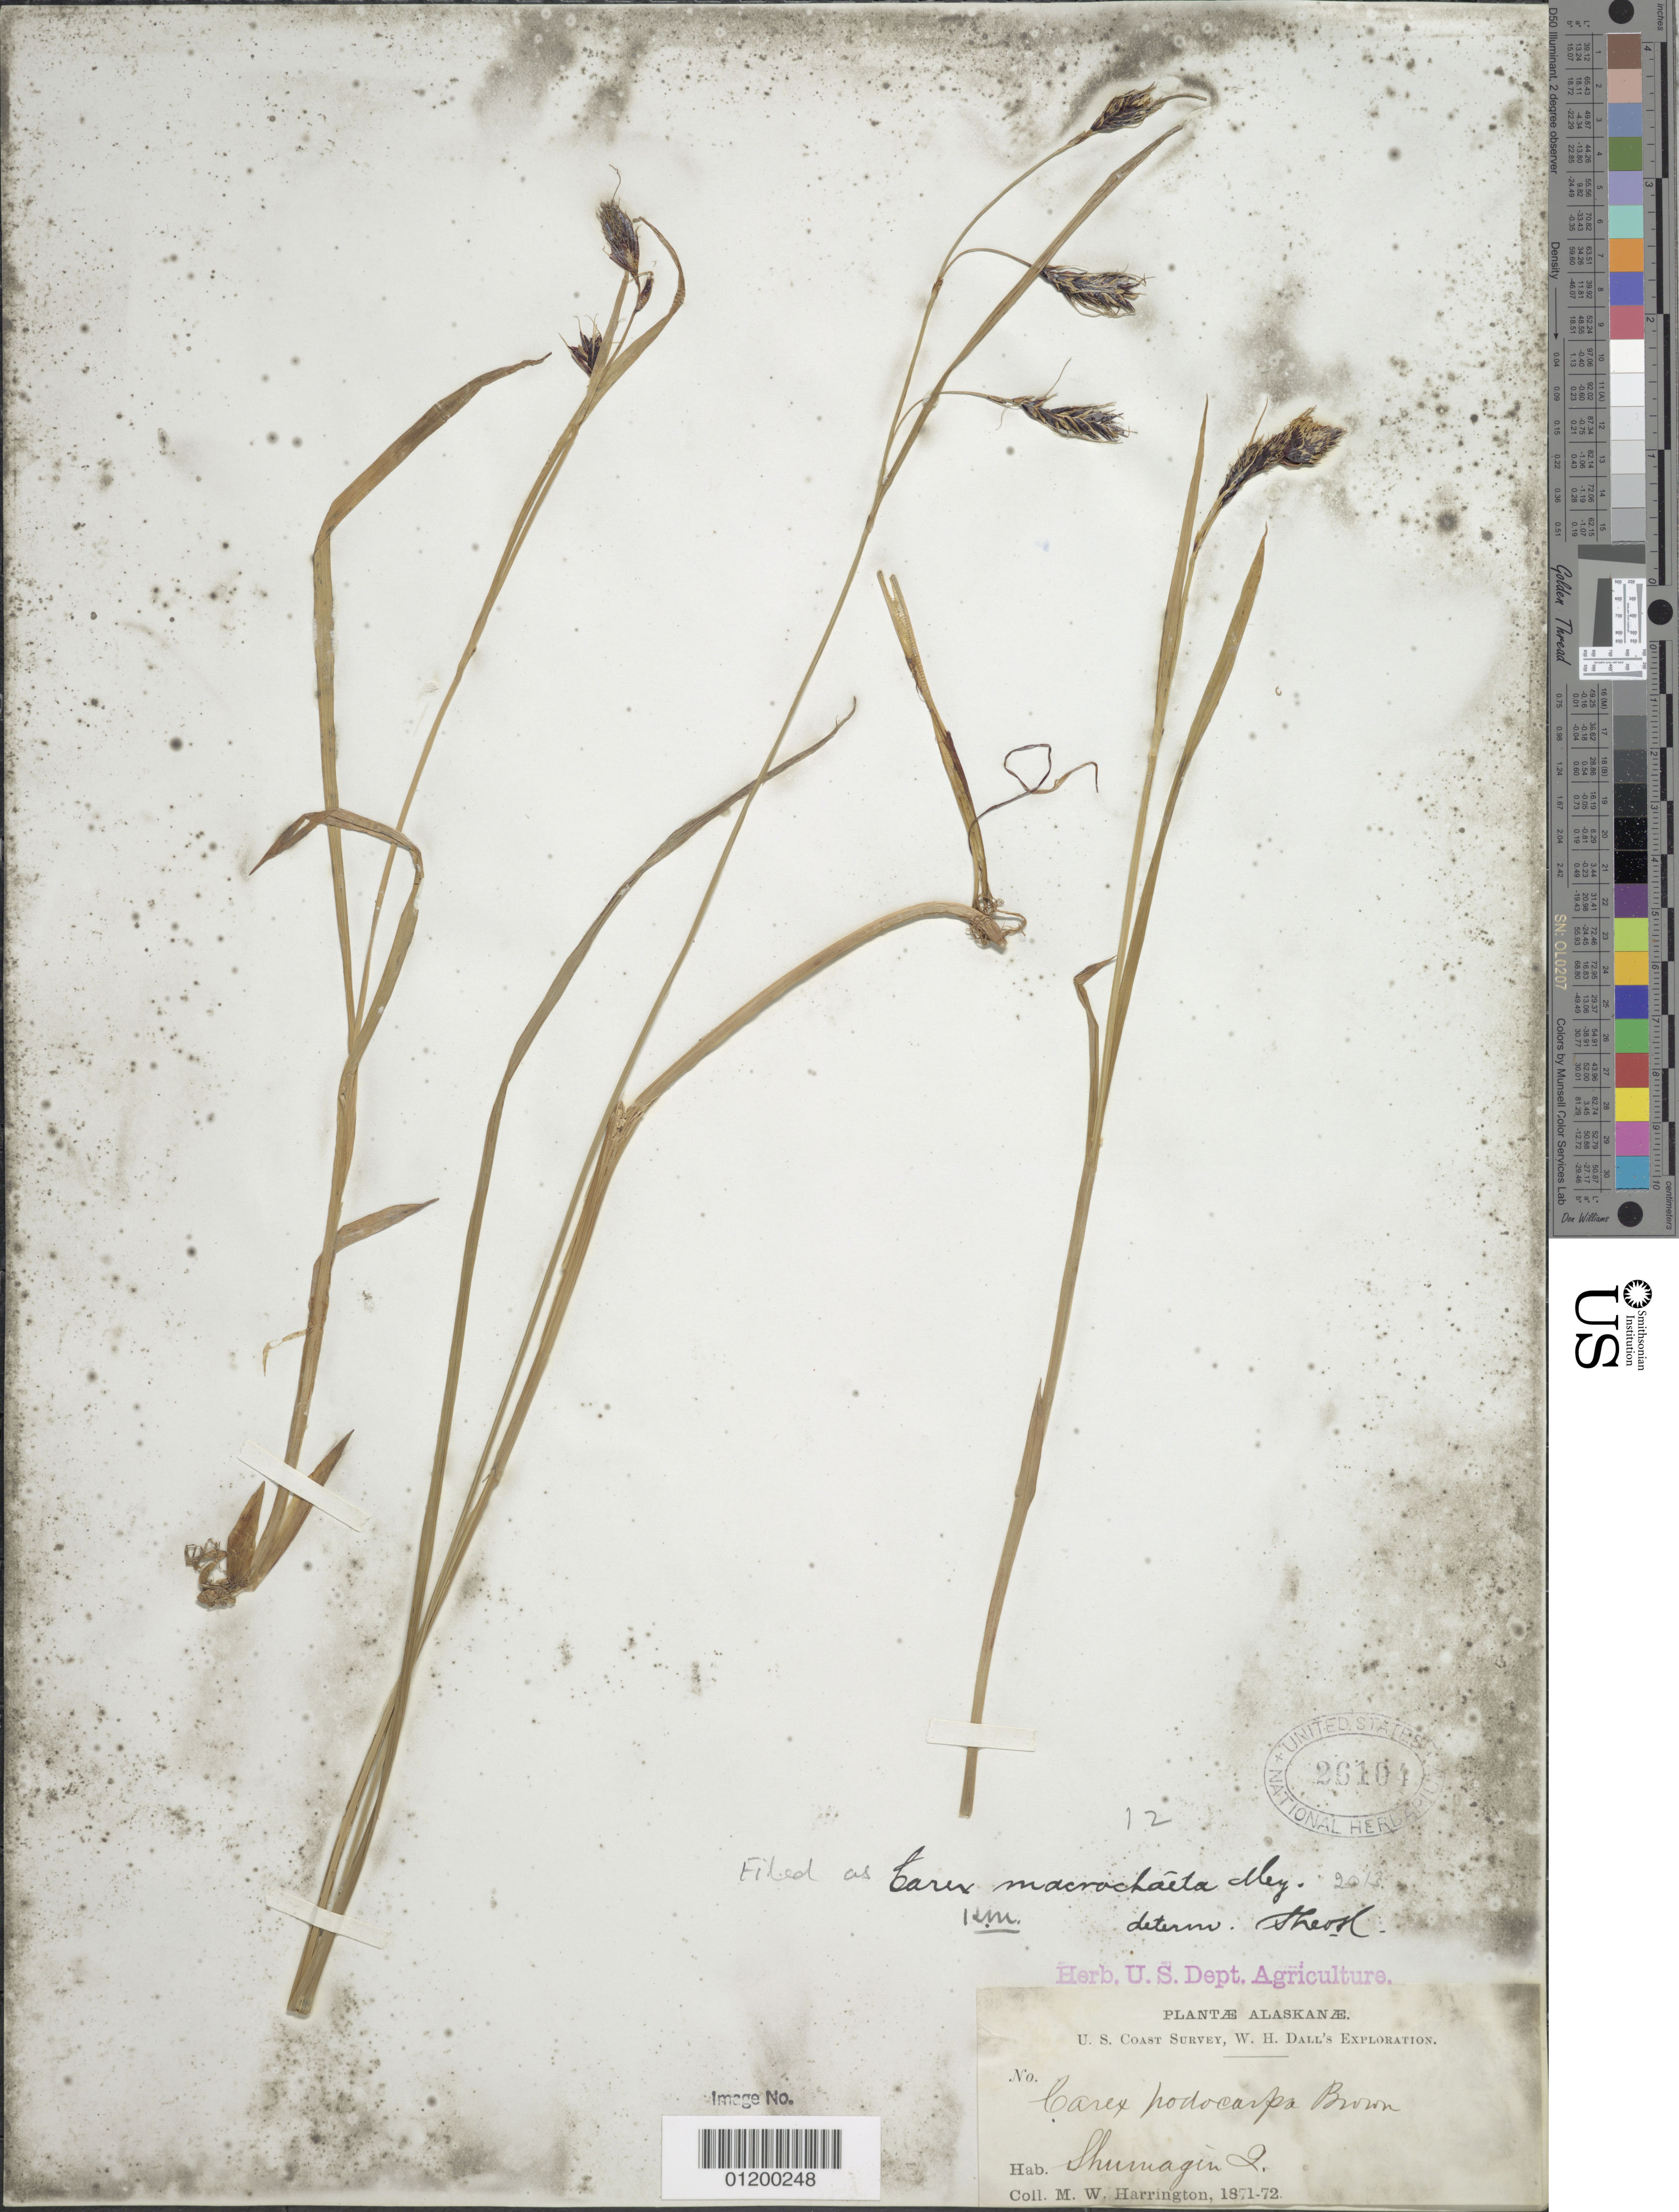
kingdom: Plantae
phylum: Tracheophyta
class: Liliopsida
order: Poales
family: Cyperaceae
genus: Carex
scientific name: Carex macrochaeta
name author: C.A. Mey.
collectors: M. W. Harrington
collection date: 1871/1872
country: United States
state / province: Alaska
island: Shumagin Islands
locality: Shumagin Islands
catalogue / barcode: US 26104